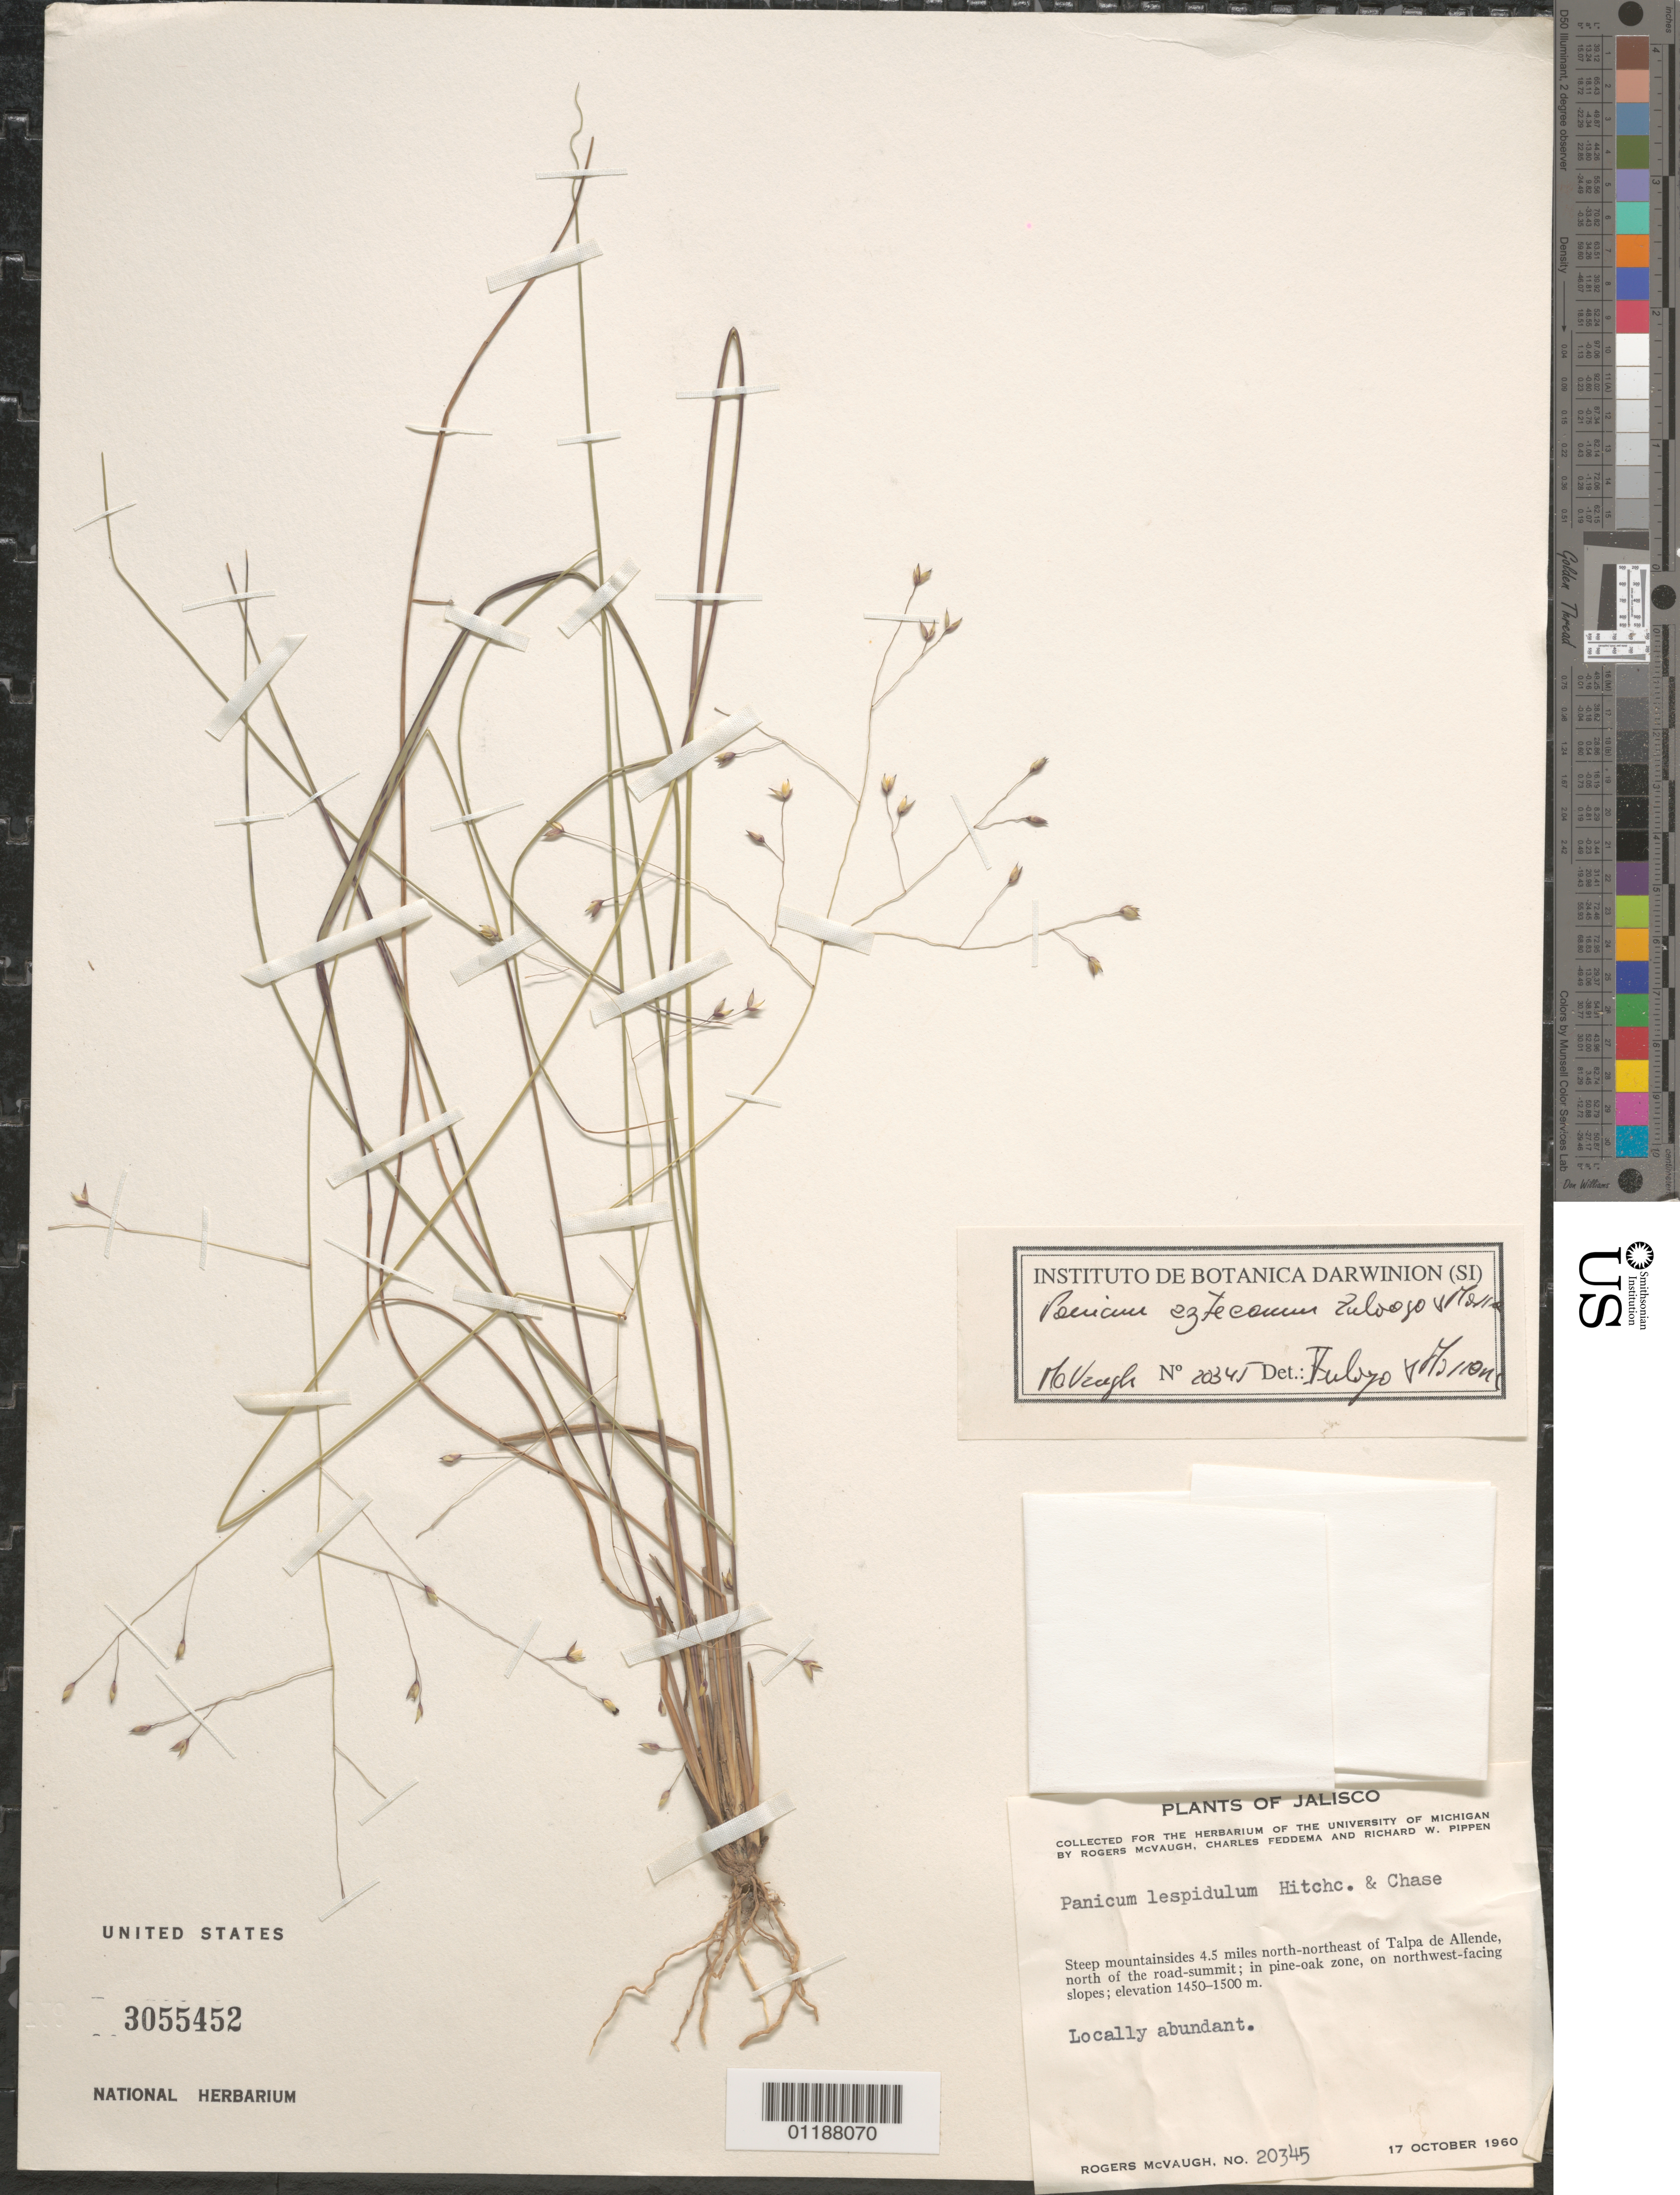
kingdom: Plantae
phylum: Tracheophyta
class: Liliopsida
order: Poales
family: Poaceae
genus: Panicum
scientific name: Panicum aztecanum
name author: Zuloaga & Morrone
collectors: M. R. McVaugh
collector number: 20345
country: Mexico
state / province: Jalisco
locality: NNE of Talpa de Allende, N of the road-summit.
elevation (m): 1450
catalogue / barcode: US 3055452